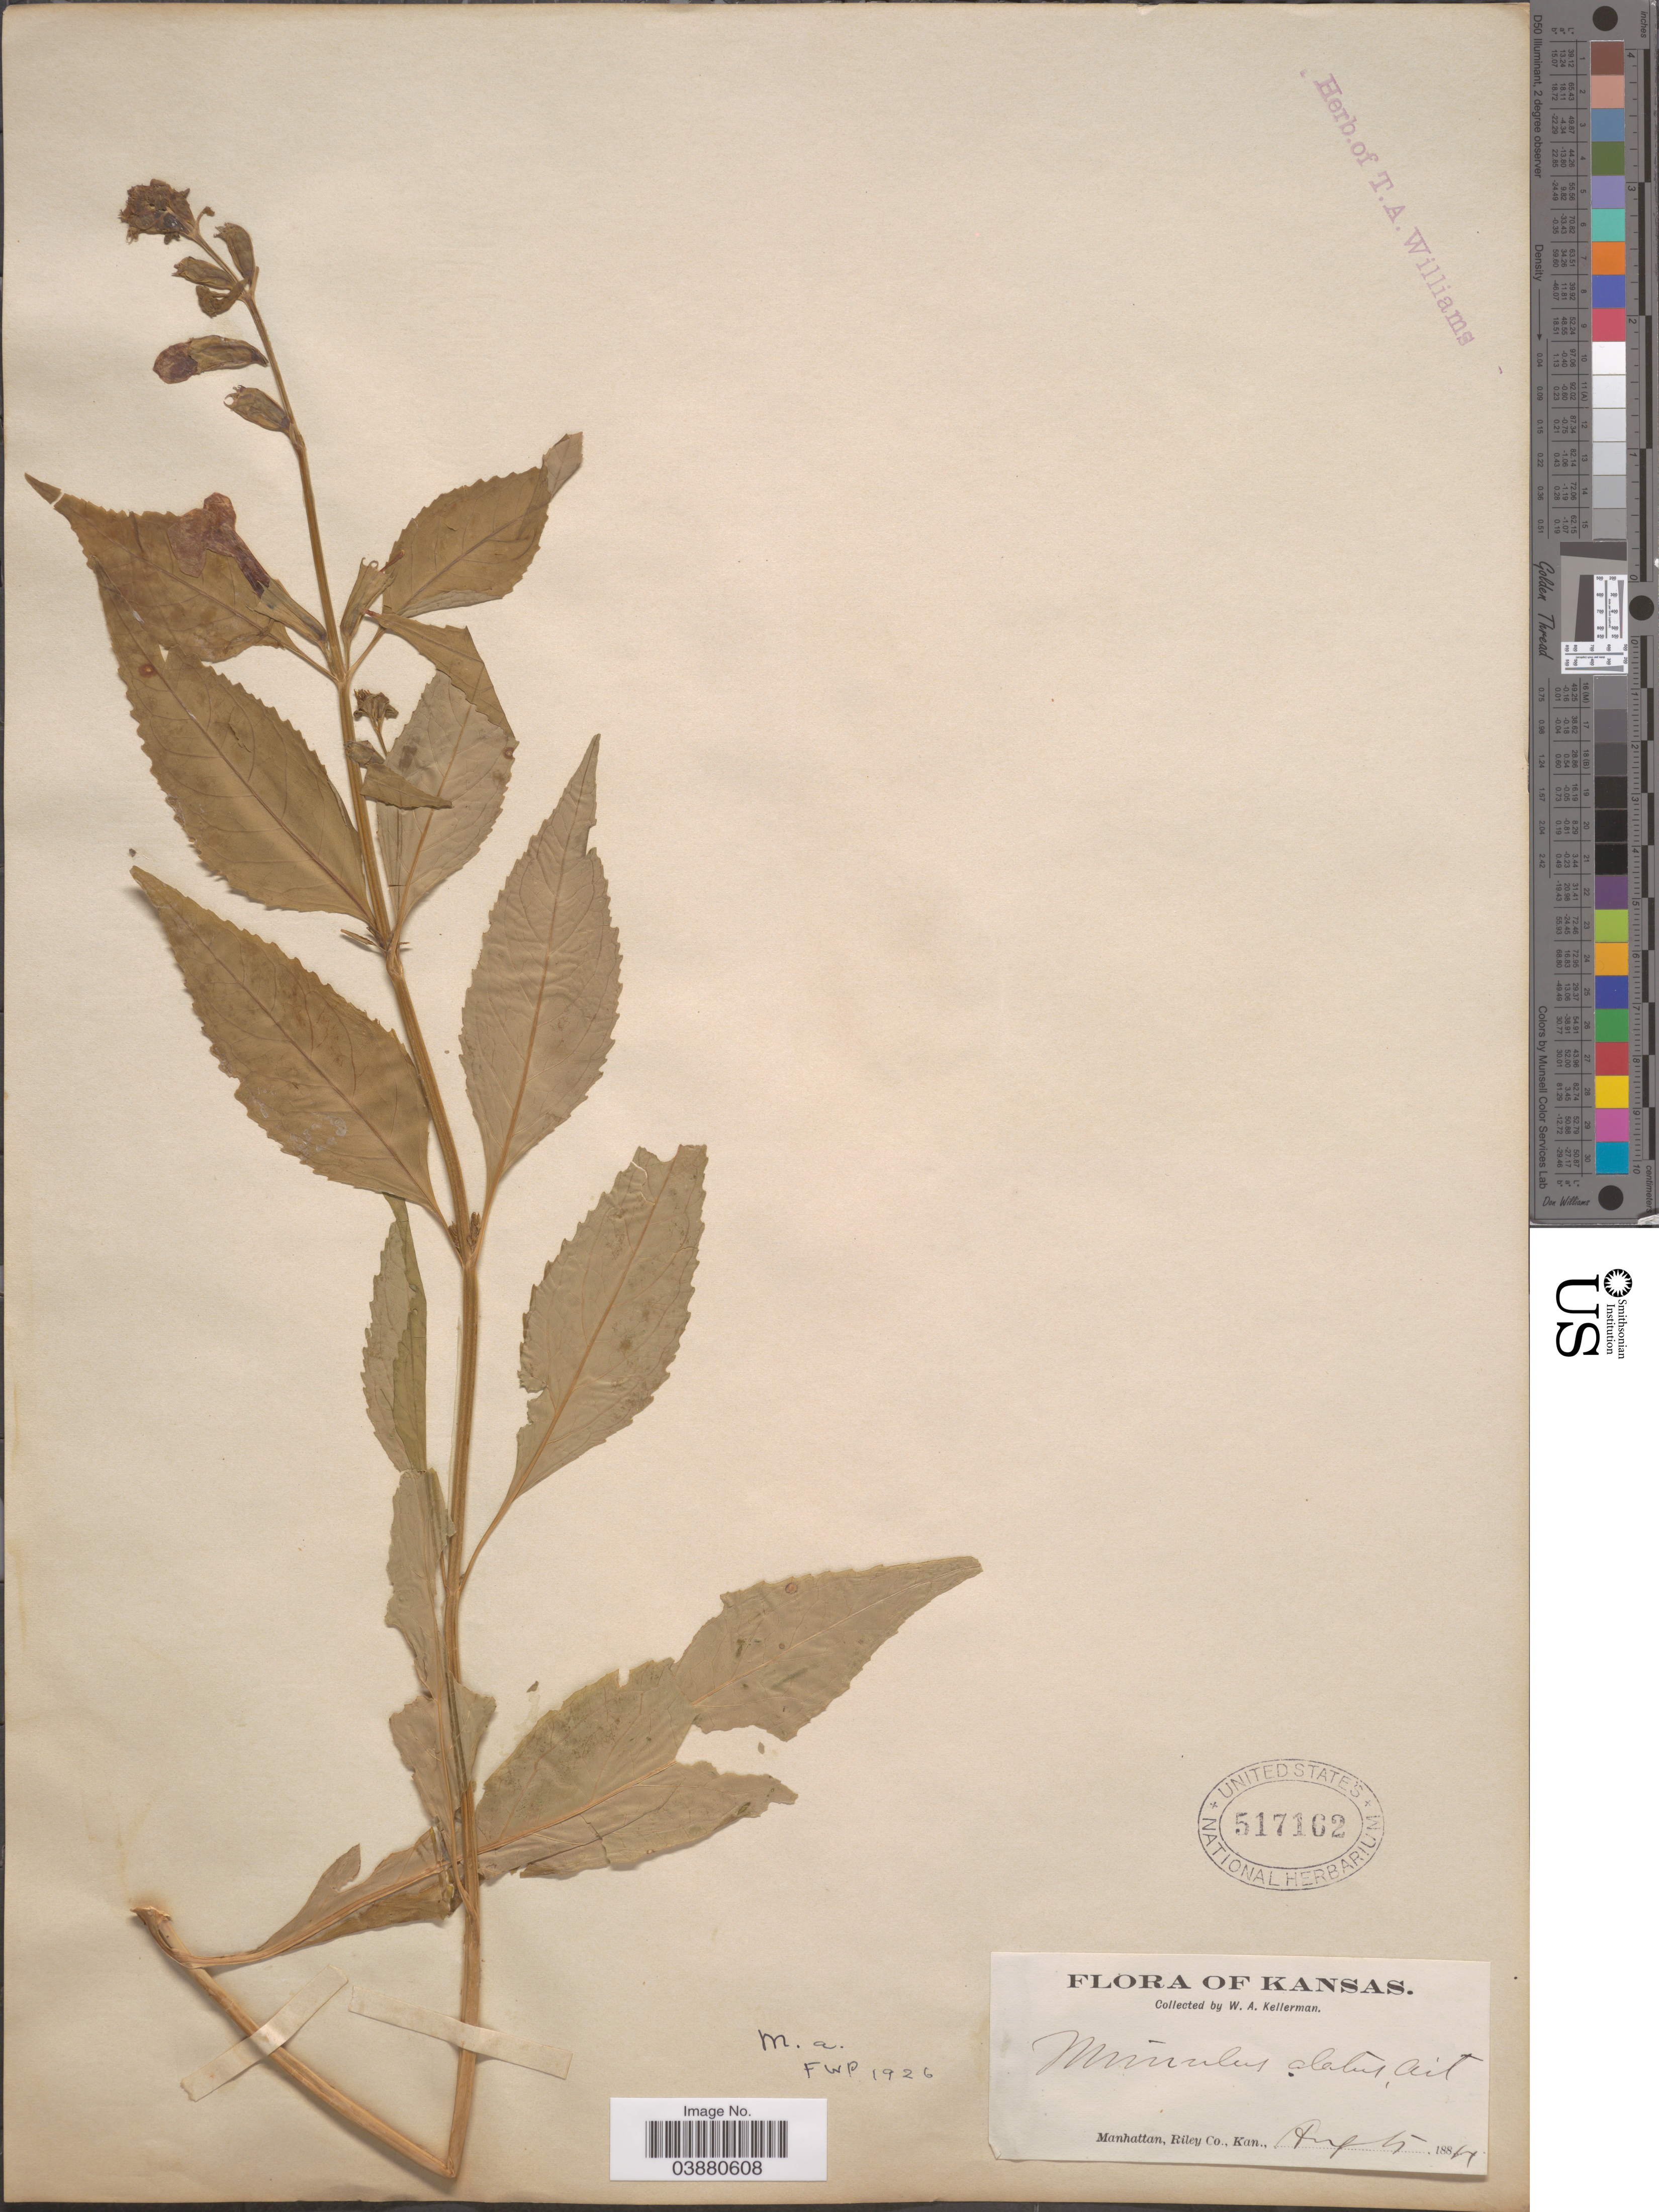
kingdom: Plantae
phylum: Tracheophyta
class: Magnoliopsida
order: Lamiales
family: Phrymaceae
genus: Mimulus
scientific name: Mimulus alatus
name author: Aiton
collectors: W. Kellerman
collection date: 1884-08-05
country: United States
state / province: Kansas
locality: Manhattan, Riley Co.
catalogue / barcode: US 517162